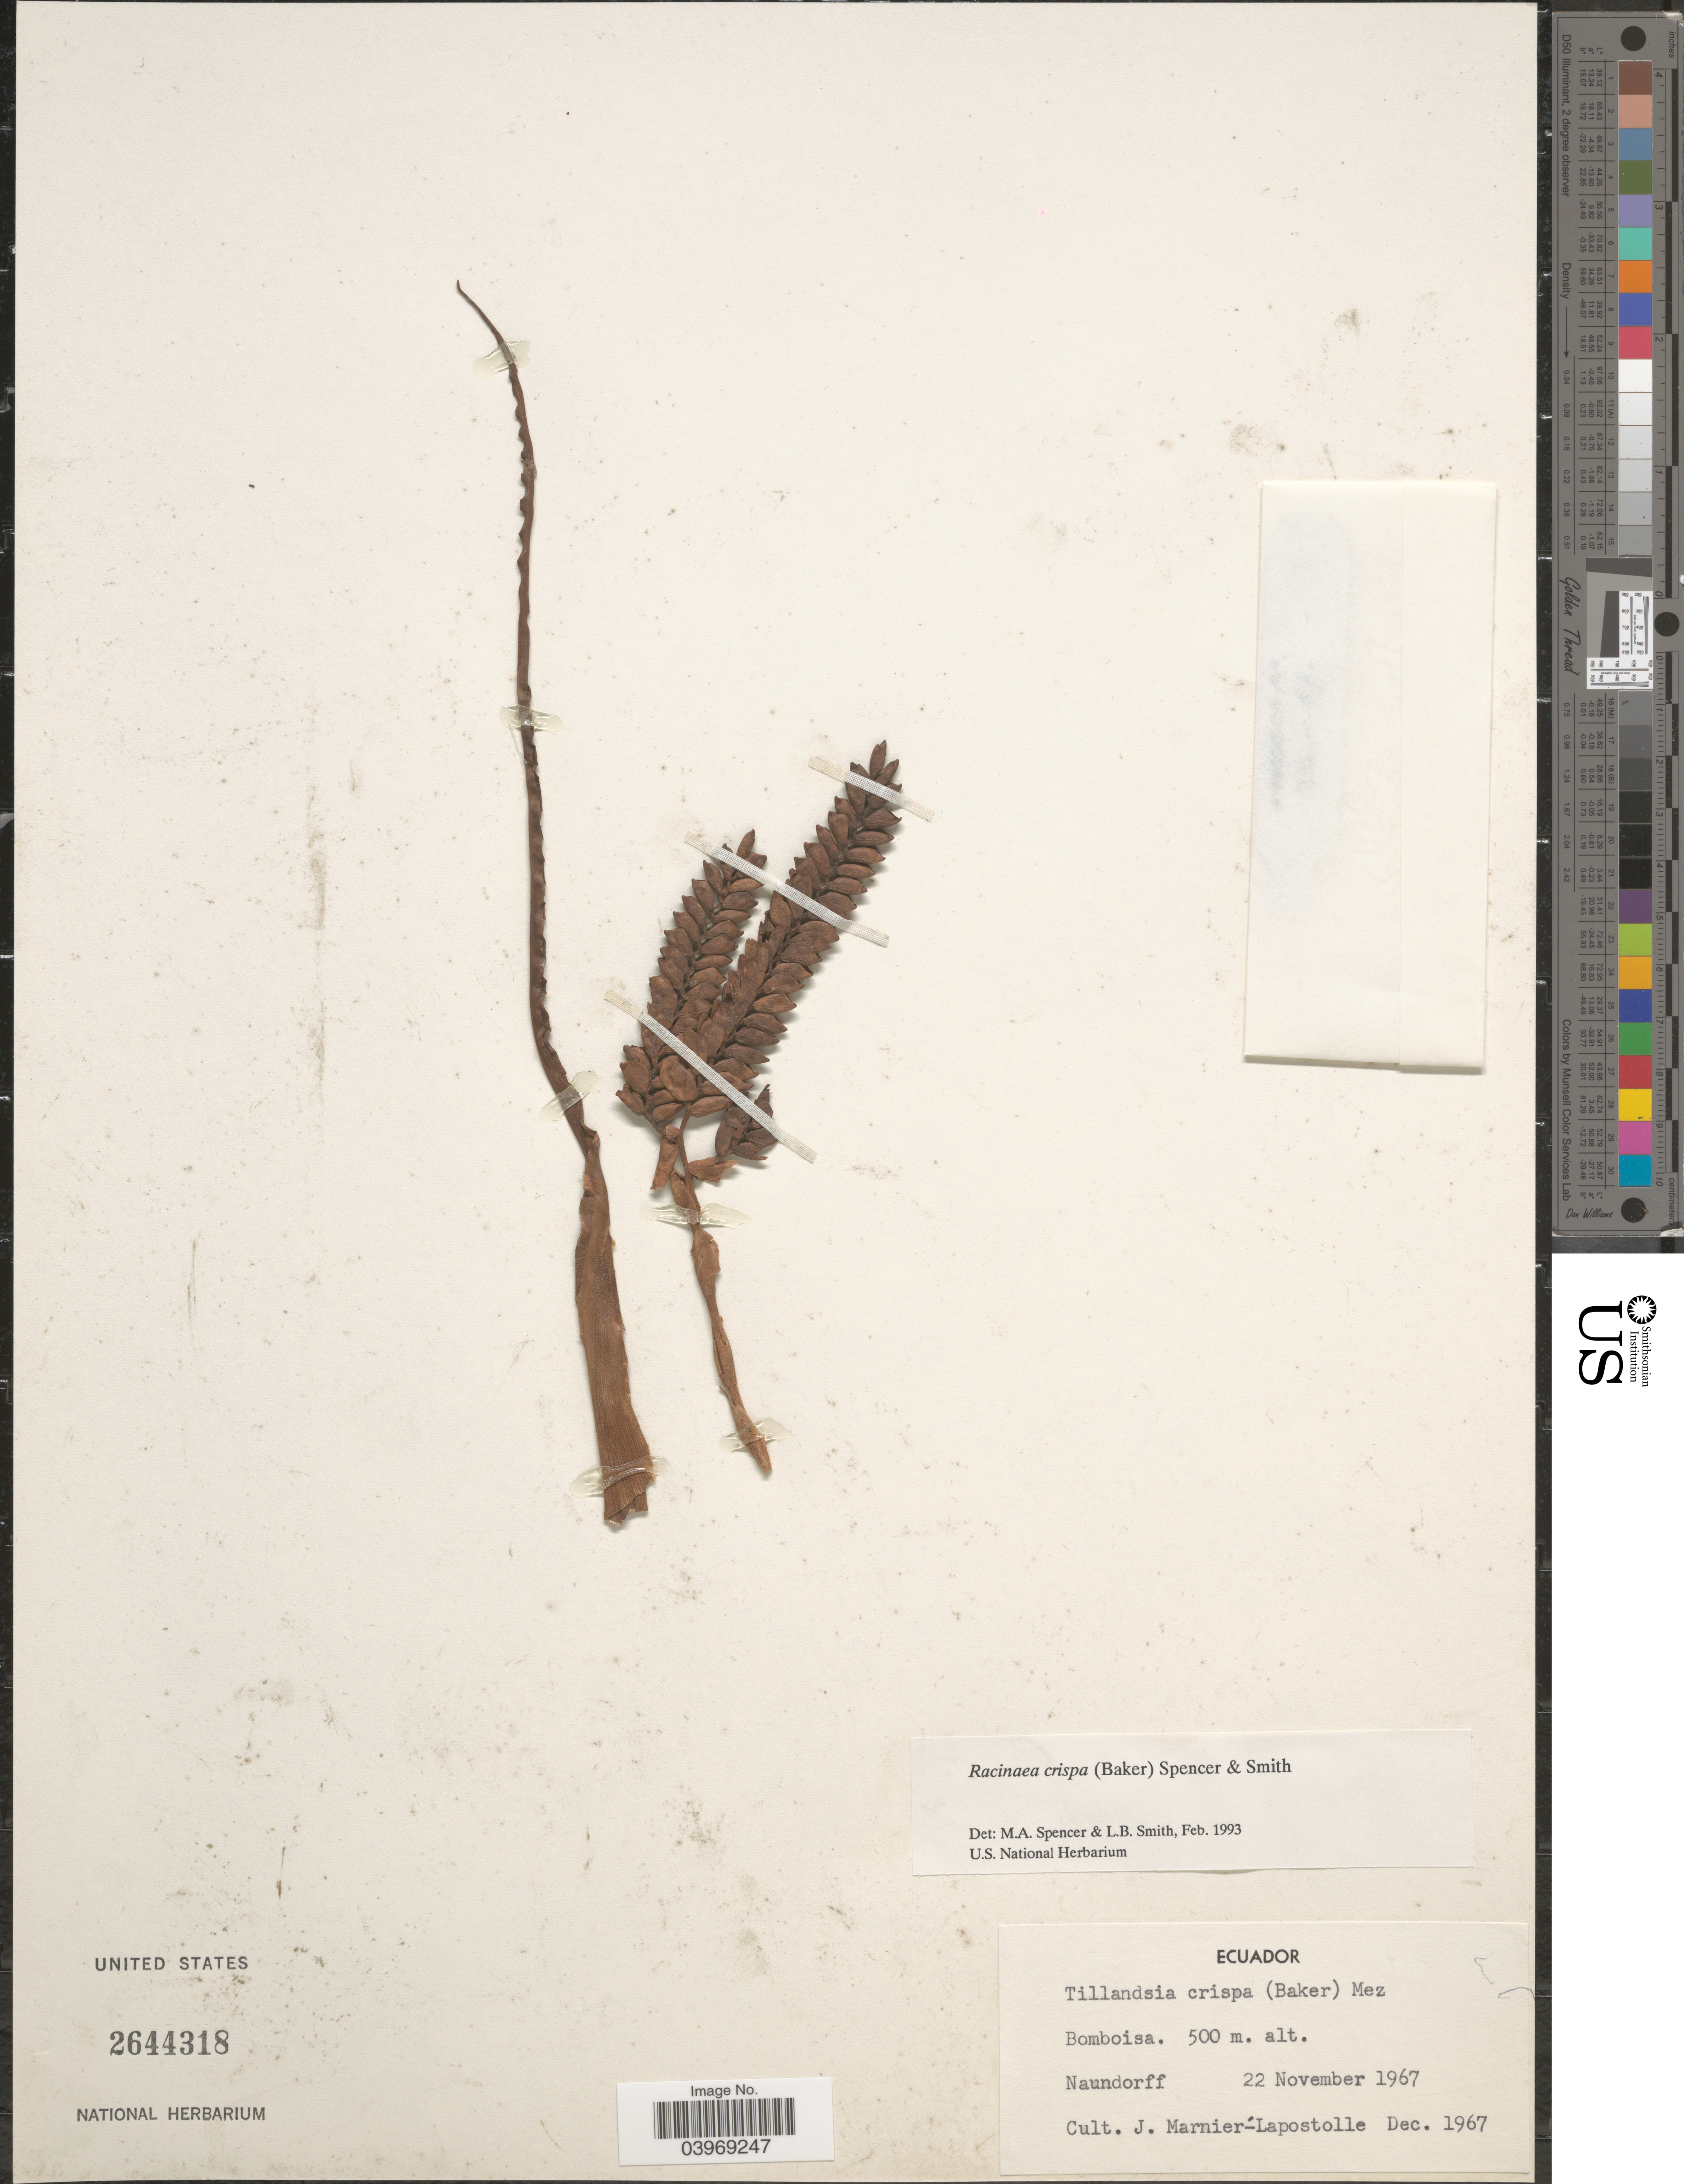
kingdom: Plantae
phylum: Tracheophyta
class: Liliopsida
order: Poales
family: Bromeliaceae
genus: Racinaea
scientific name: Racinaea crispa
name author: (Baker) M.A. Spencer & L.B. Sm.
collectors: J. Marnier-Lapostolle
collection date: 1967-12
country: Ecuador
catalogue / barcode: US 2644318